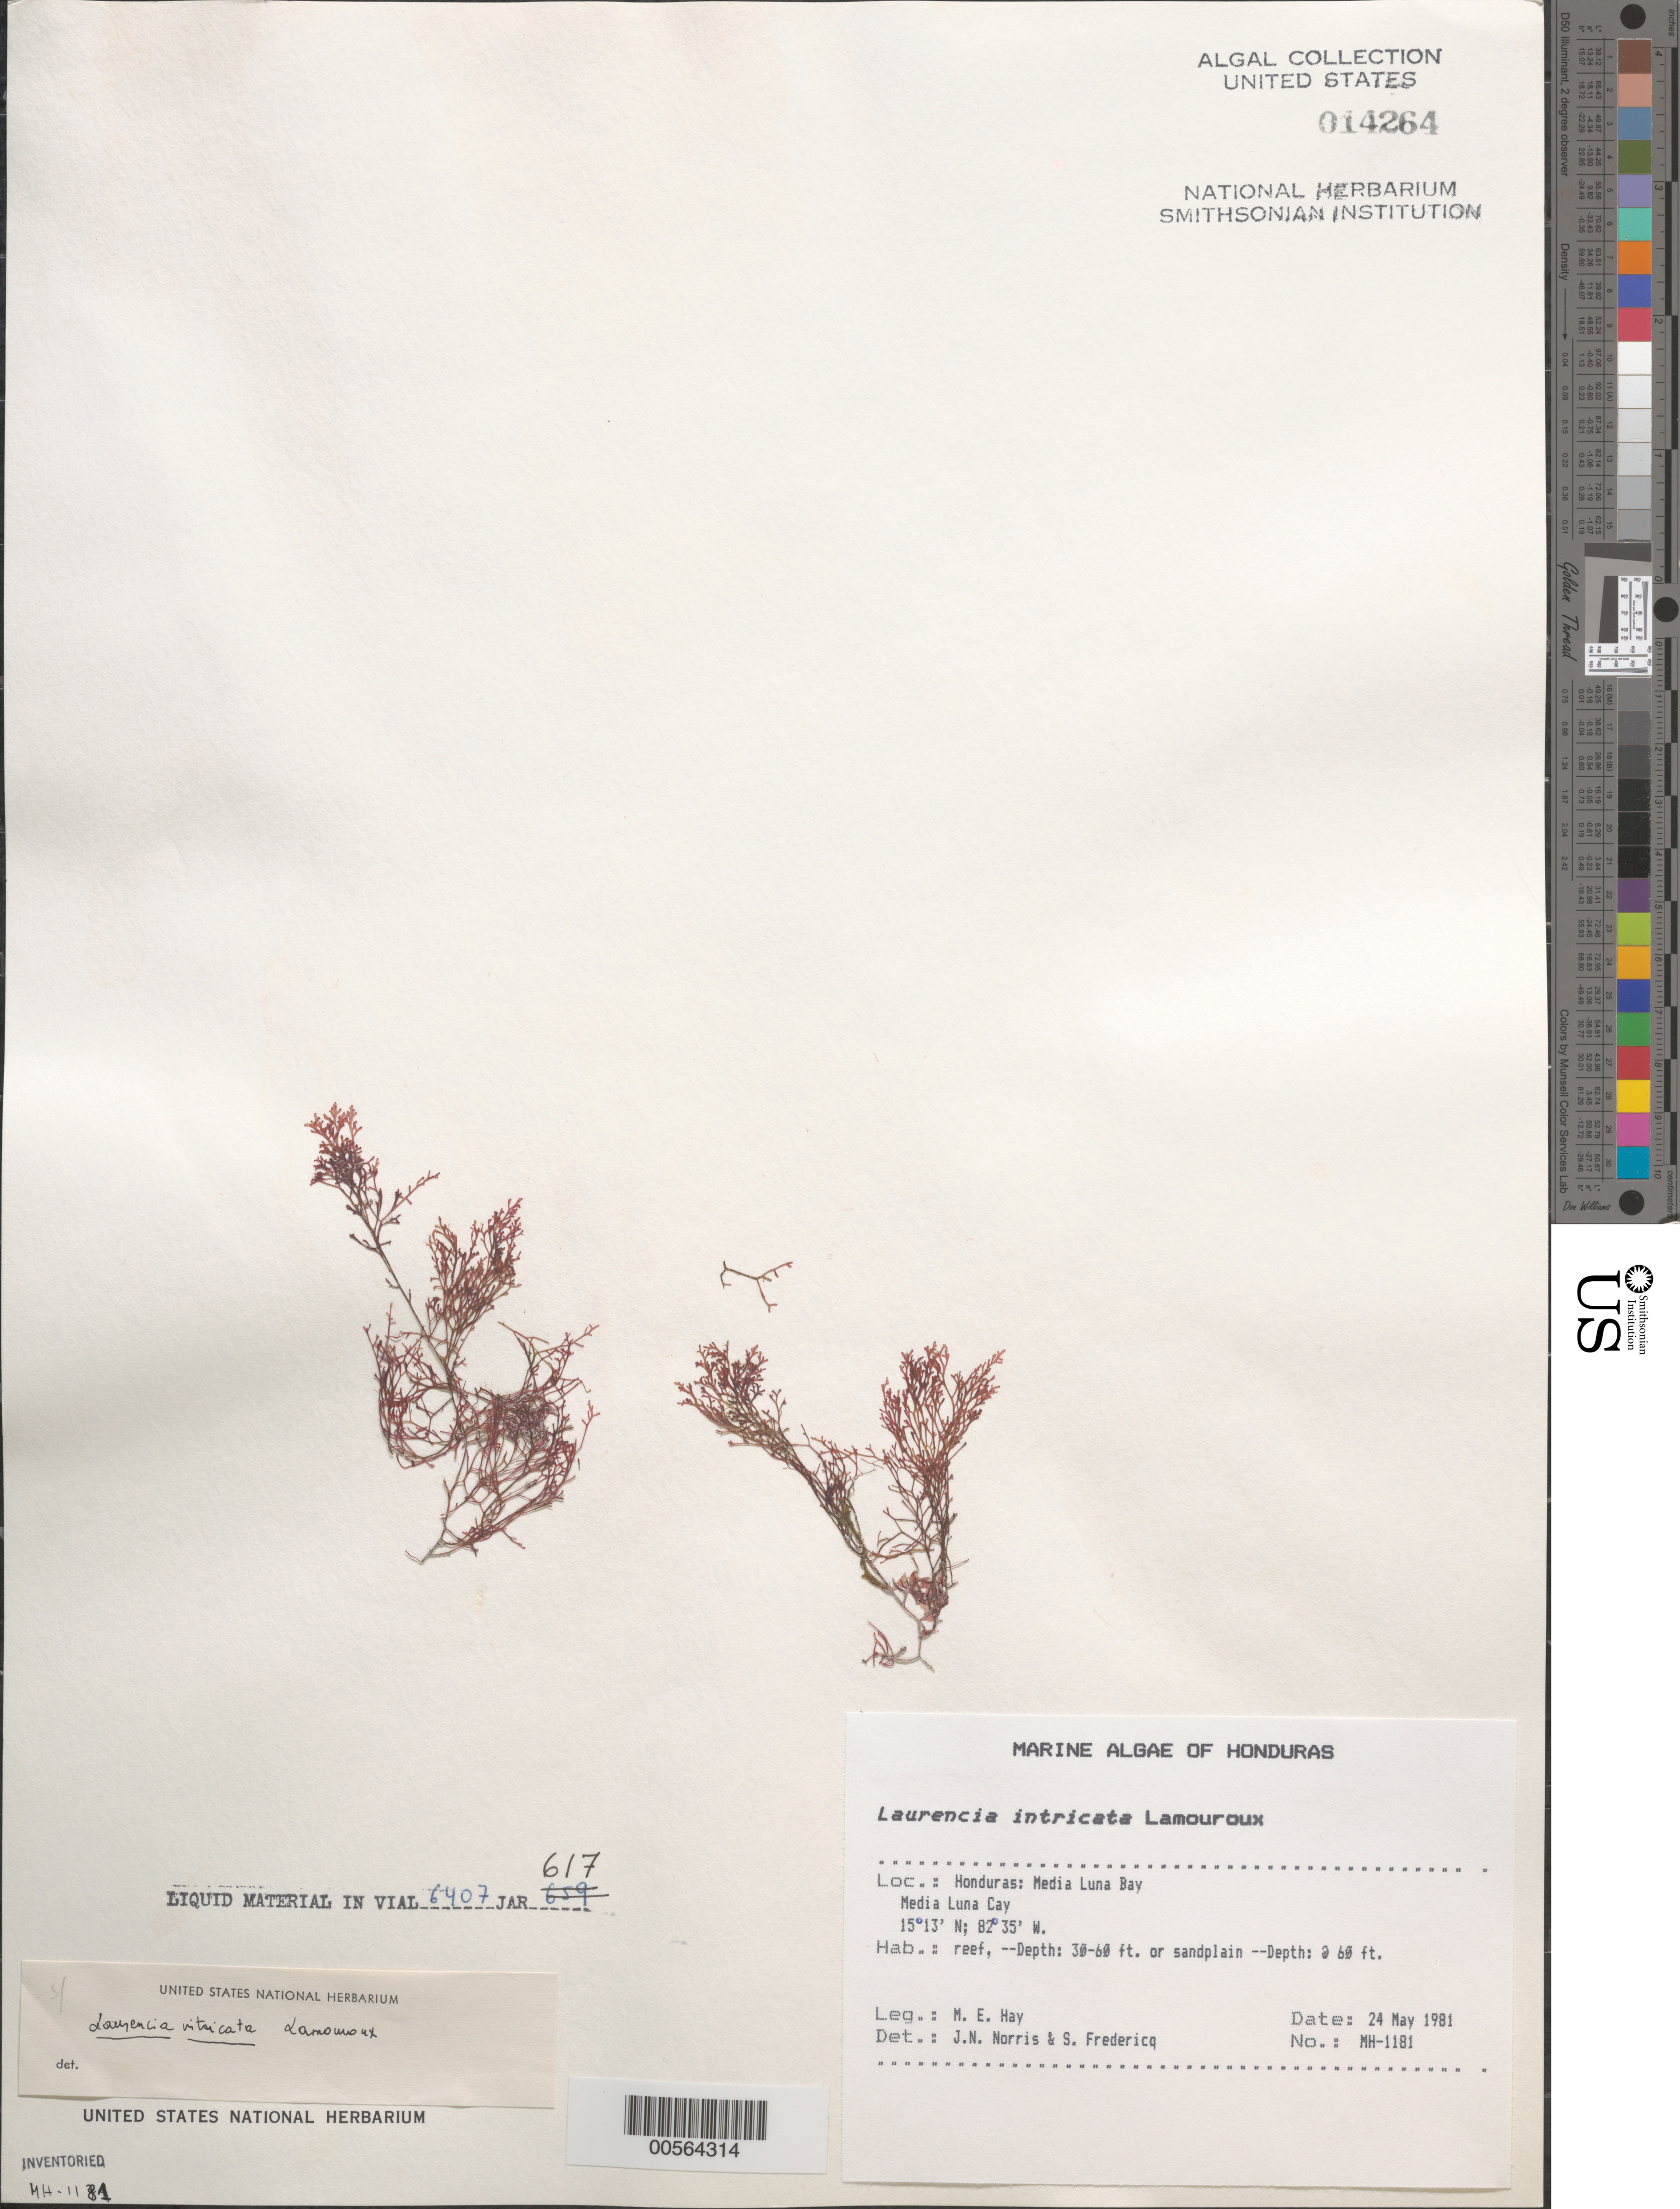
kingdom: Plantae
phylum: Rhodophyta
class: Florideophyceae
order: Ceramiales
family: Rhodomelaceae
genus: Laurencia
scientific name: Laurencia intricata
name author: J.V.Lamouroux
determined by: Norris, J. N.; Fredericq, S.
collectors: M. E. Hay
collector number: MEH-1181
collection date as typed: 24 May 1981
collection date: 1981-05-24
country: Honduras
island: Media Luna Cay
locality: Media Luna Bay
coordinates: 15 13' N, 82 35' W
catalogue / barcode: US 14264